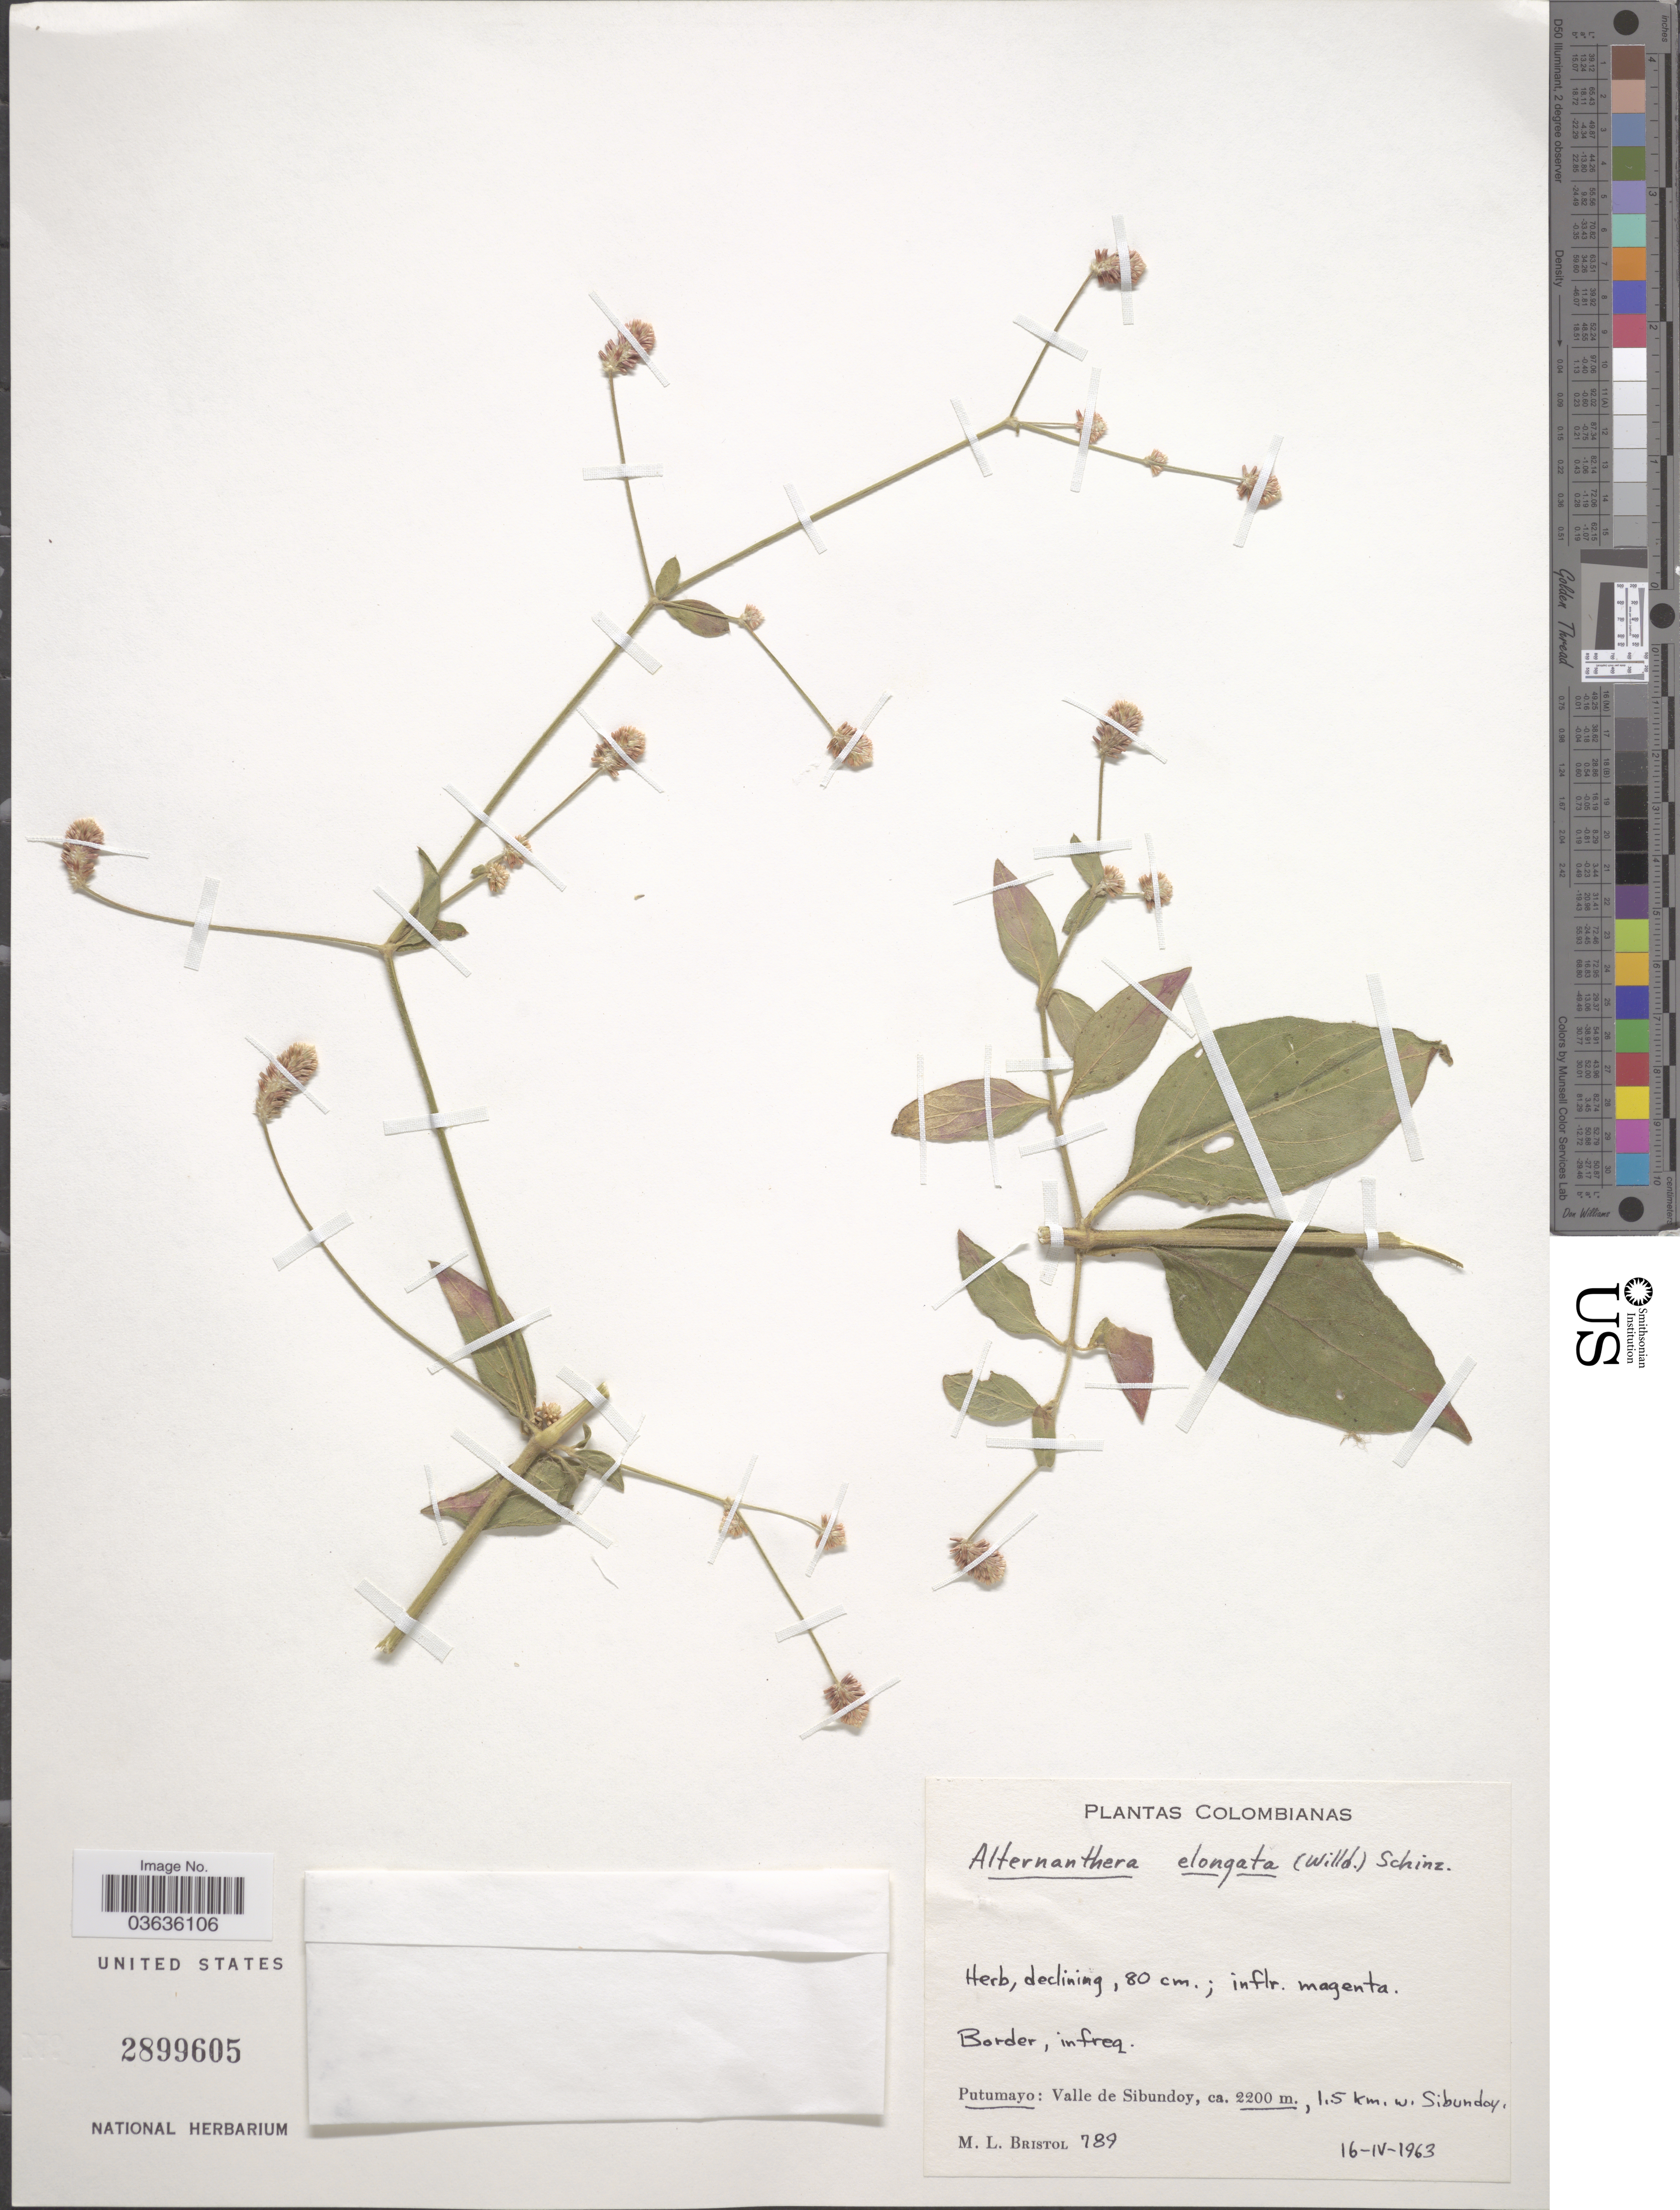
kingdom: Plantae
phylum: Tracheophyta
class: Magnoliopsida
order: Caryophyllales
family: Amaranthaceae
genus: Alternanthera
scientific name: Alternanthera elongata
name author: (Willd. ex Roem. & Schult.) Schinz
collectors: M. L. Bristol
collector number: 789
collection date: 1963-04-16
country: Colombia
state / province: Putumayo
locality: Valle de Sibundoy. 1.5 km. w. Sibundoy.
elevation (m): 2200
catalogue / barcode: US 2899605